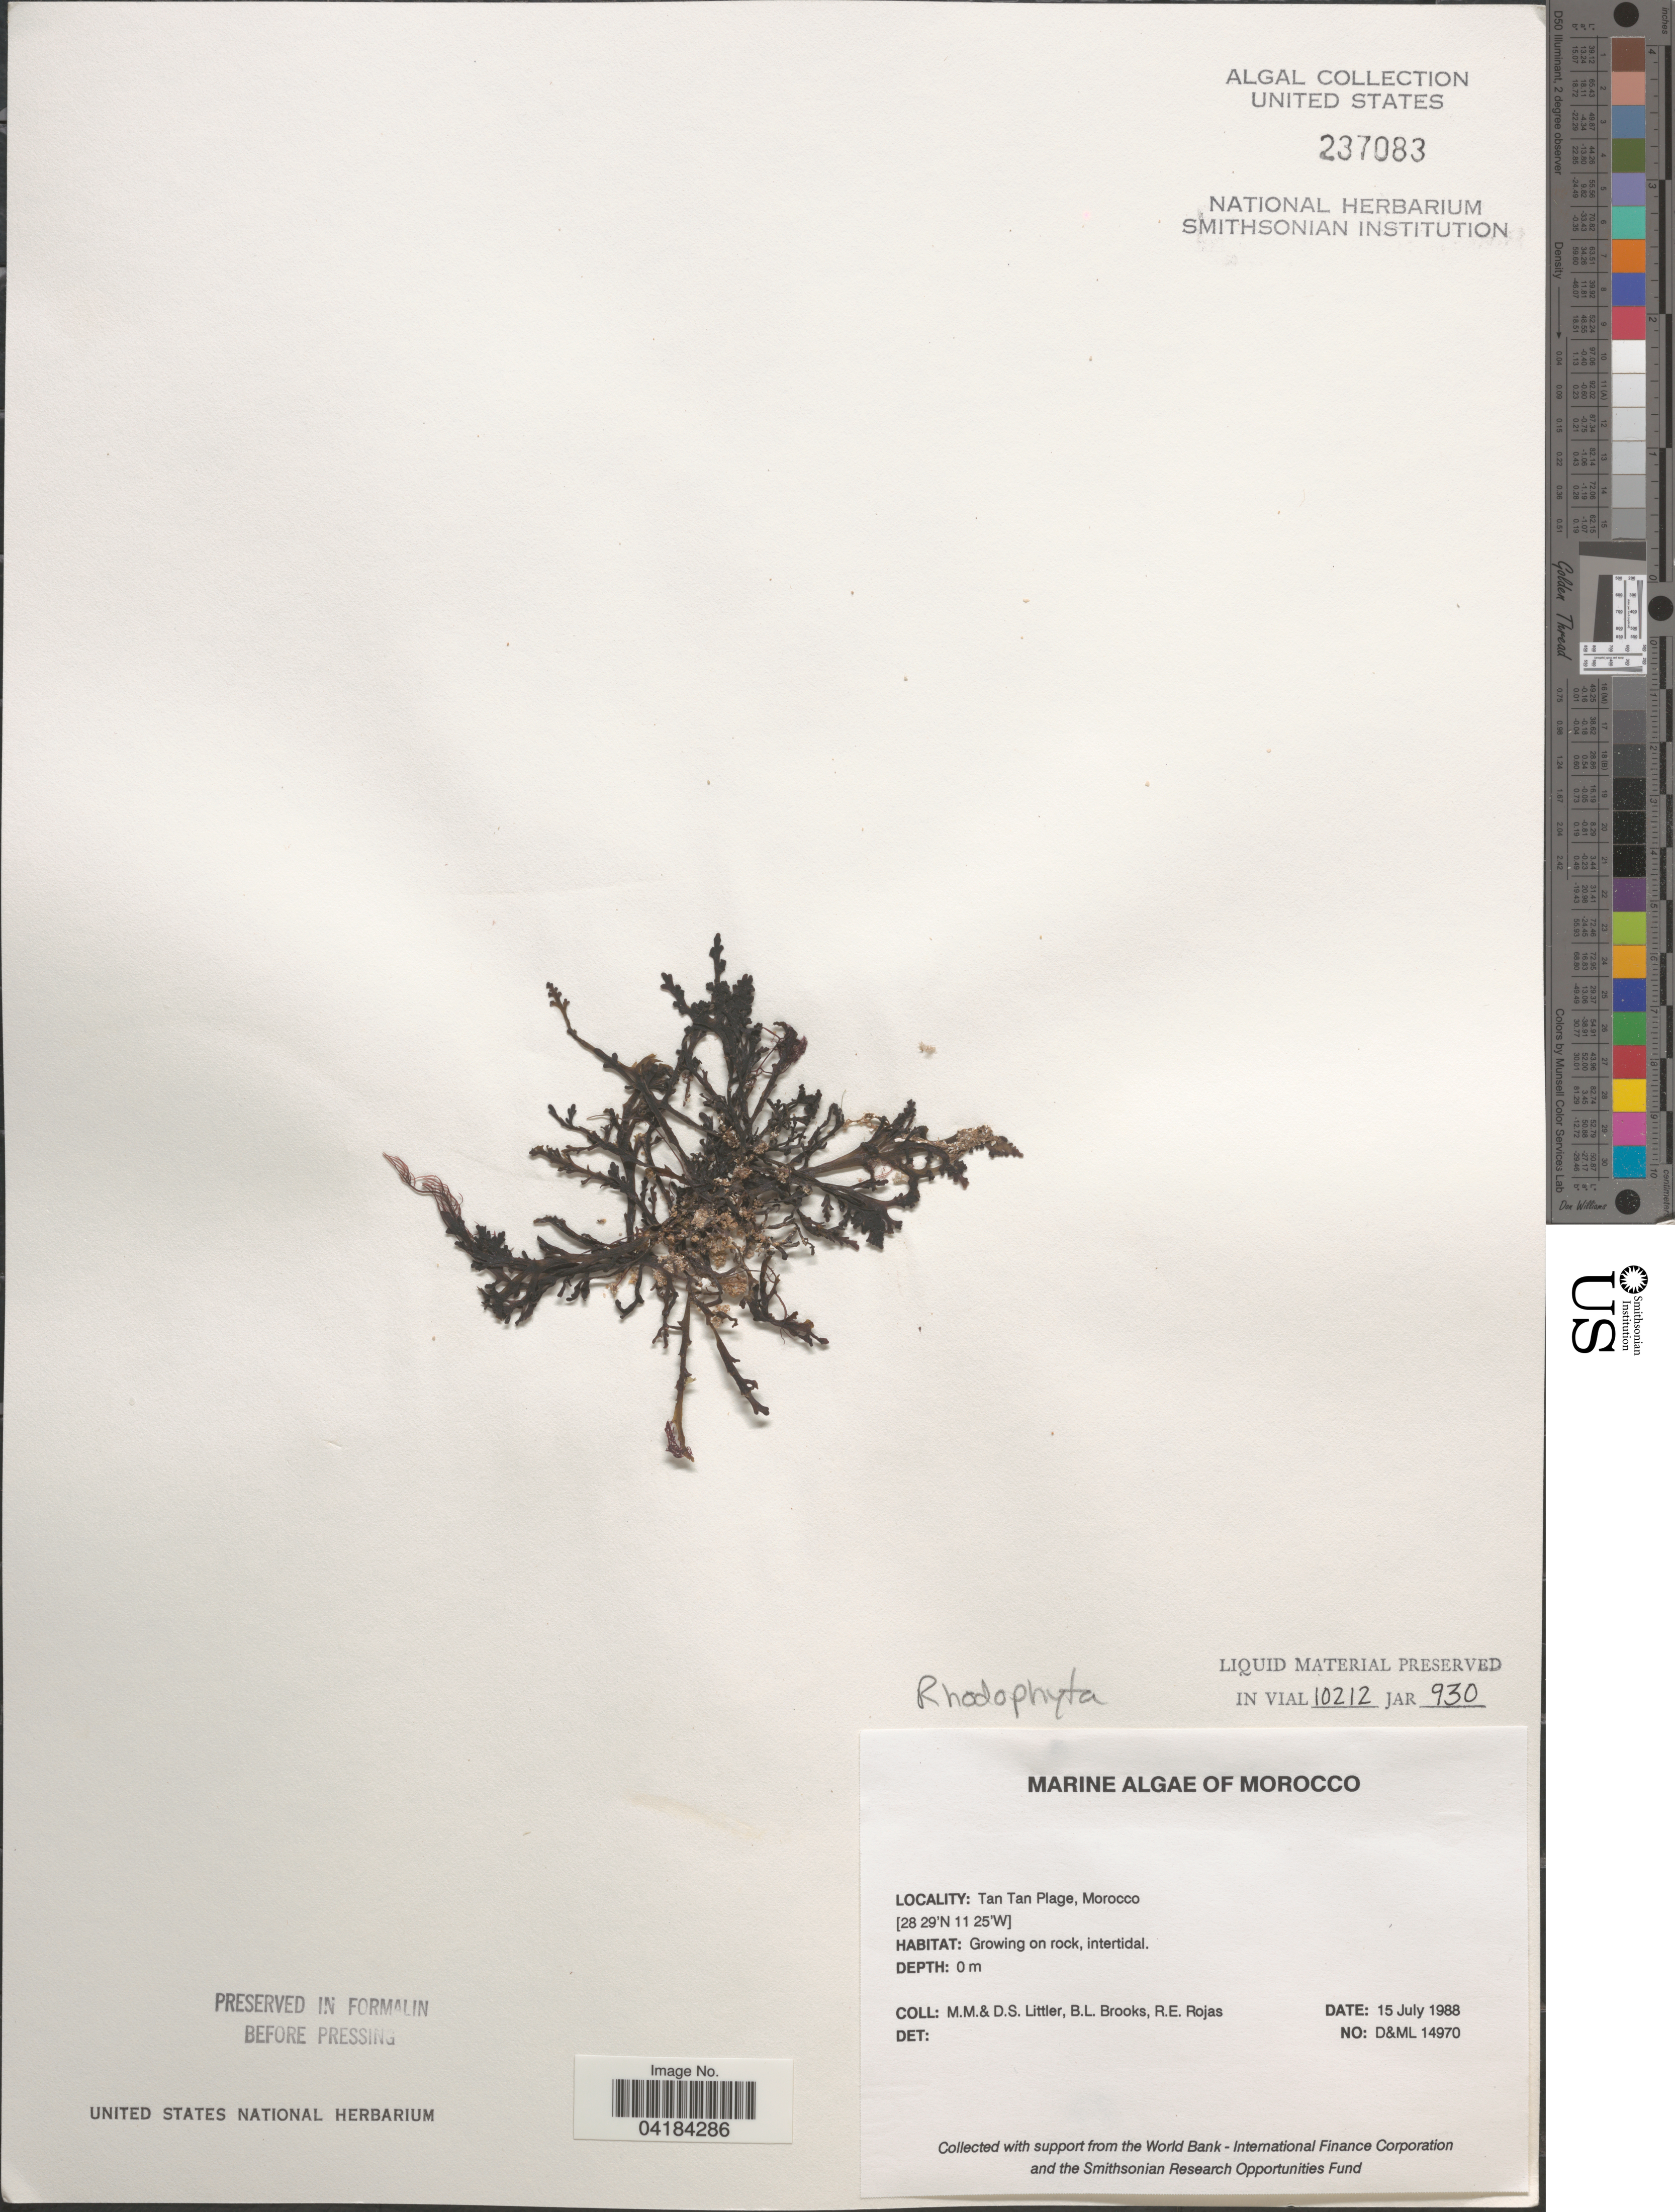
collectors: D. S. Littler, B. Brooks & R. Rojas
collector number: D&ML14970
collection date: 1988-07-15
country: Morocco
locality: Tan Tan Plage.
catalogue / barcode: US 237083